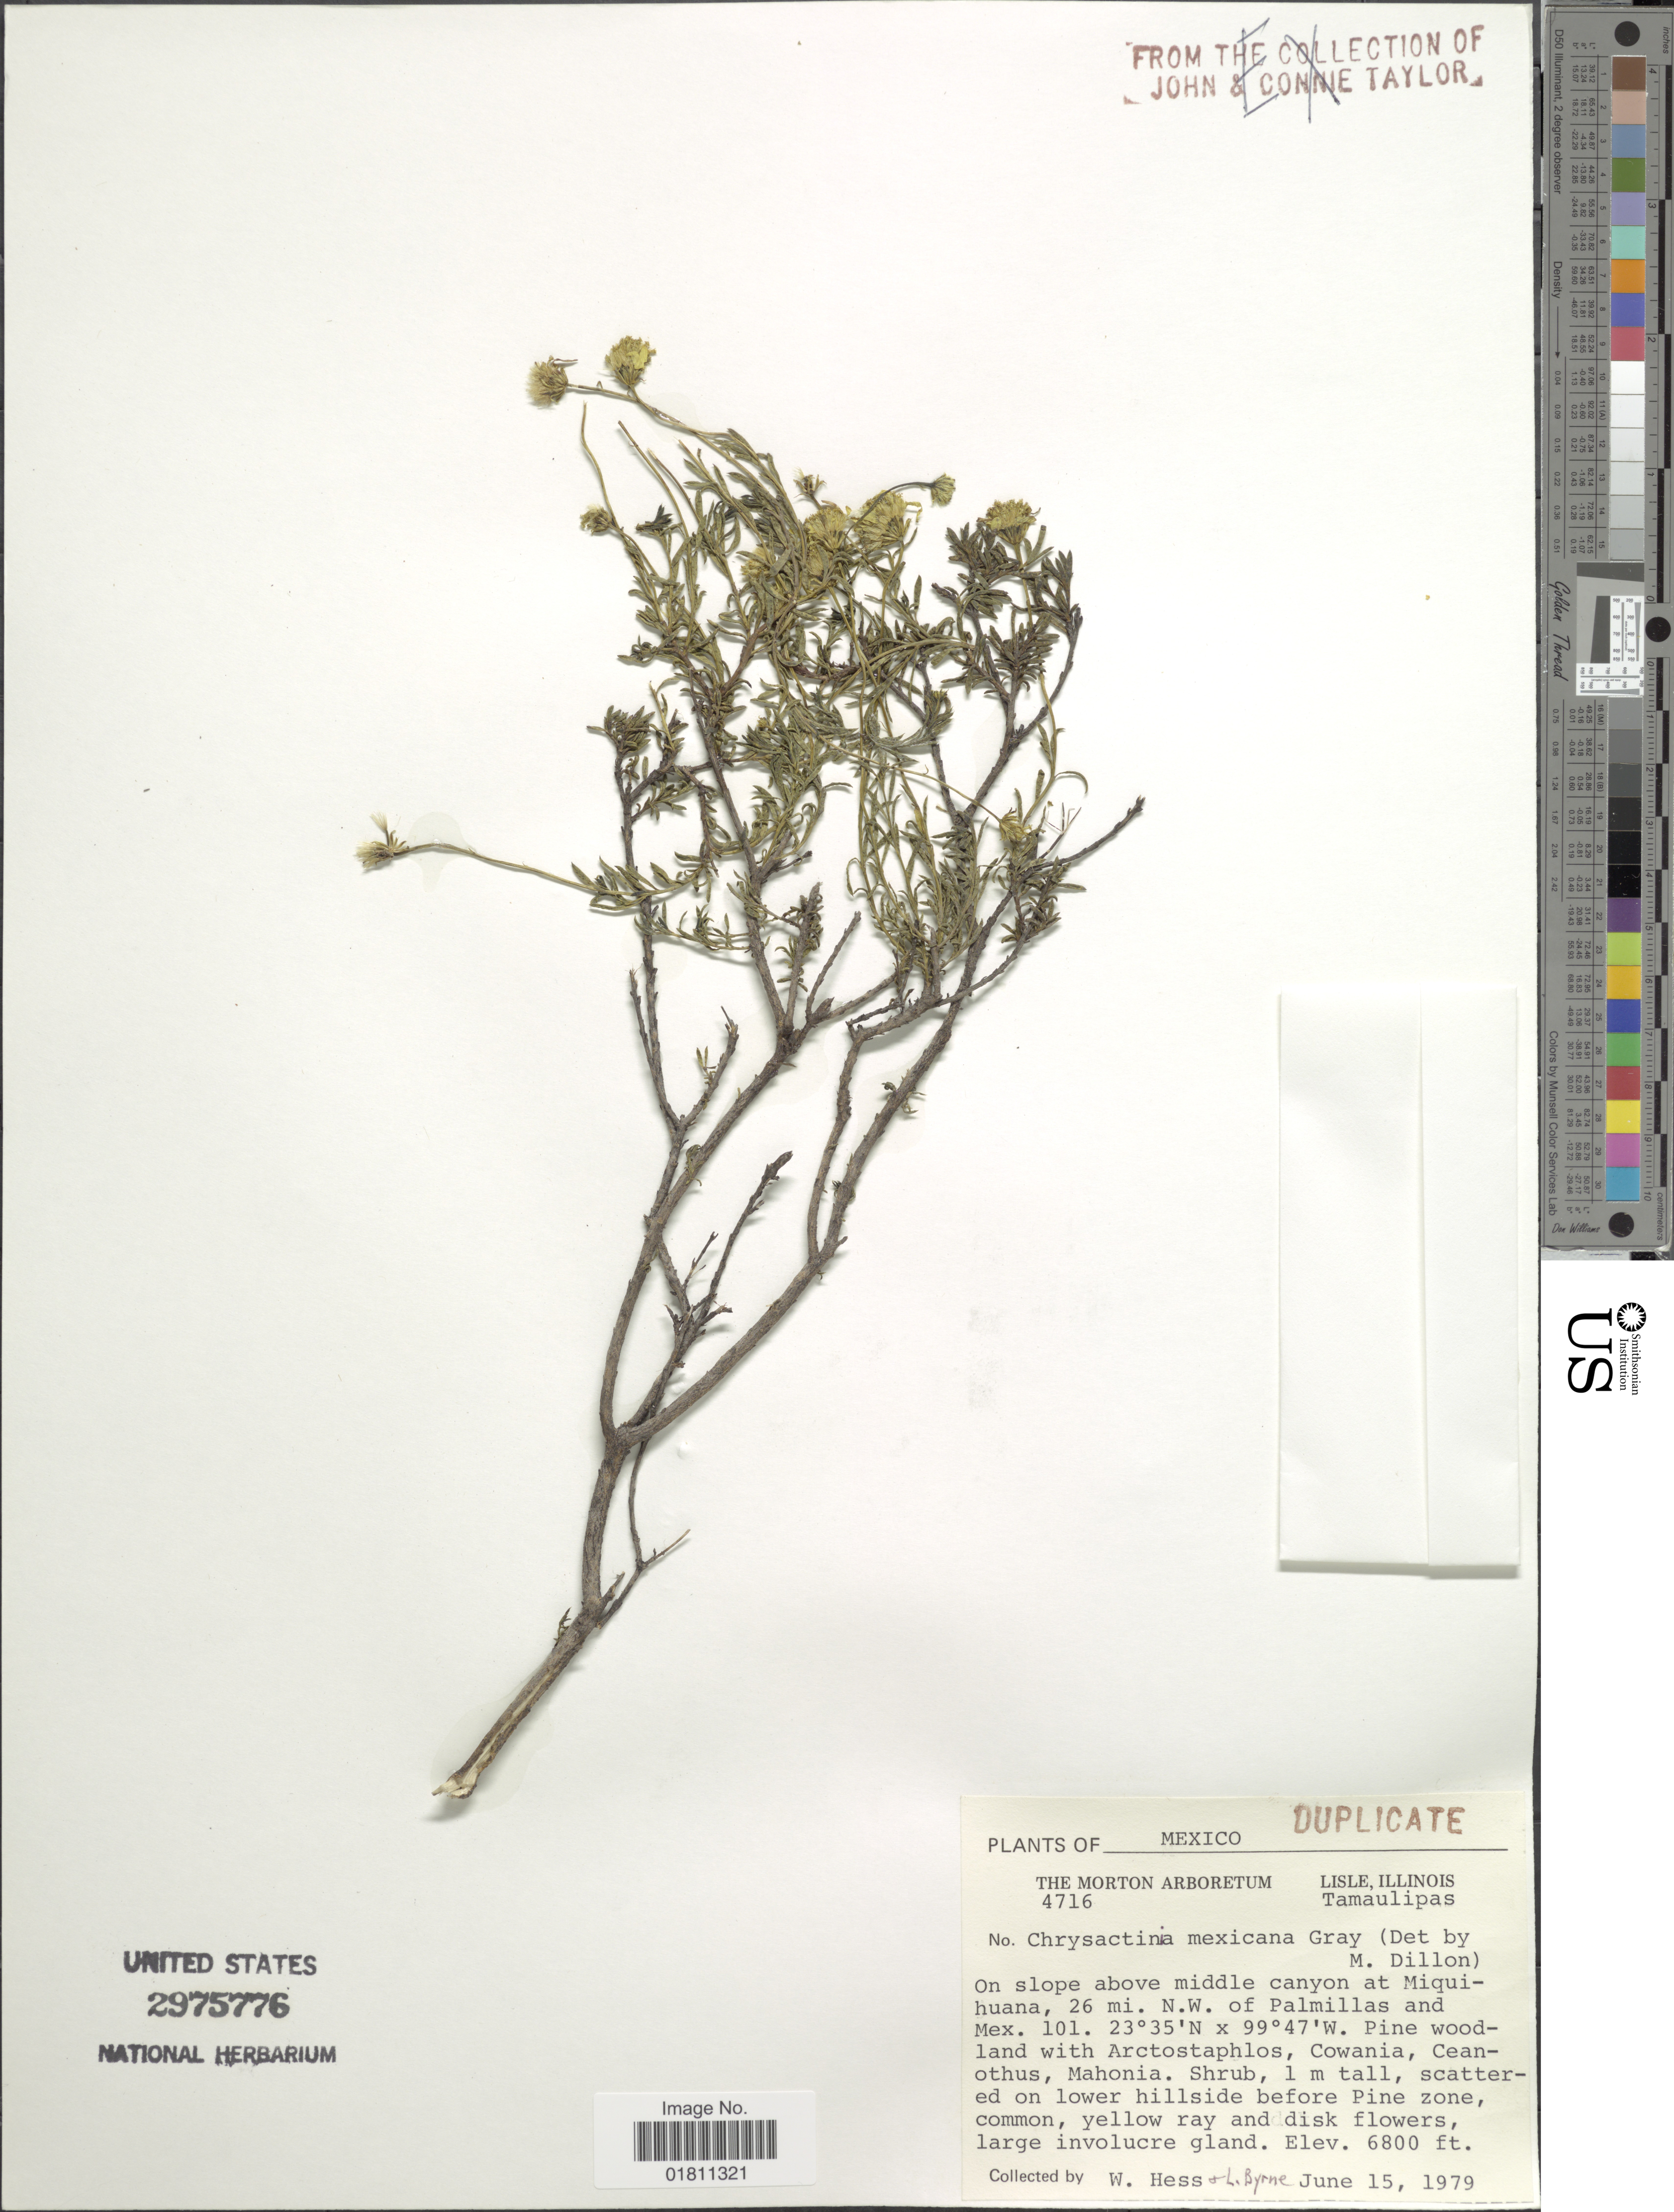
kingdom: Plantae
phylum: Tracheophyta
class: Magnoliopsida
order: Asterales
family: Asteraceae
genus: Chrysactinia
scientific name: Chrysactinia mexicana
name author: A. Gray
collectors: W. Hess & L. Byrne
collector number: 4716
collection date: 1979-06-15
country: Mexico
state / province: Tamaulipas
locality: On slope above middle canyon at Miquihuana, 26 mi. N.W. of Palmillas and Mex. 101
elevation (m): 2073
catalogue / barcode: US 2975776